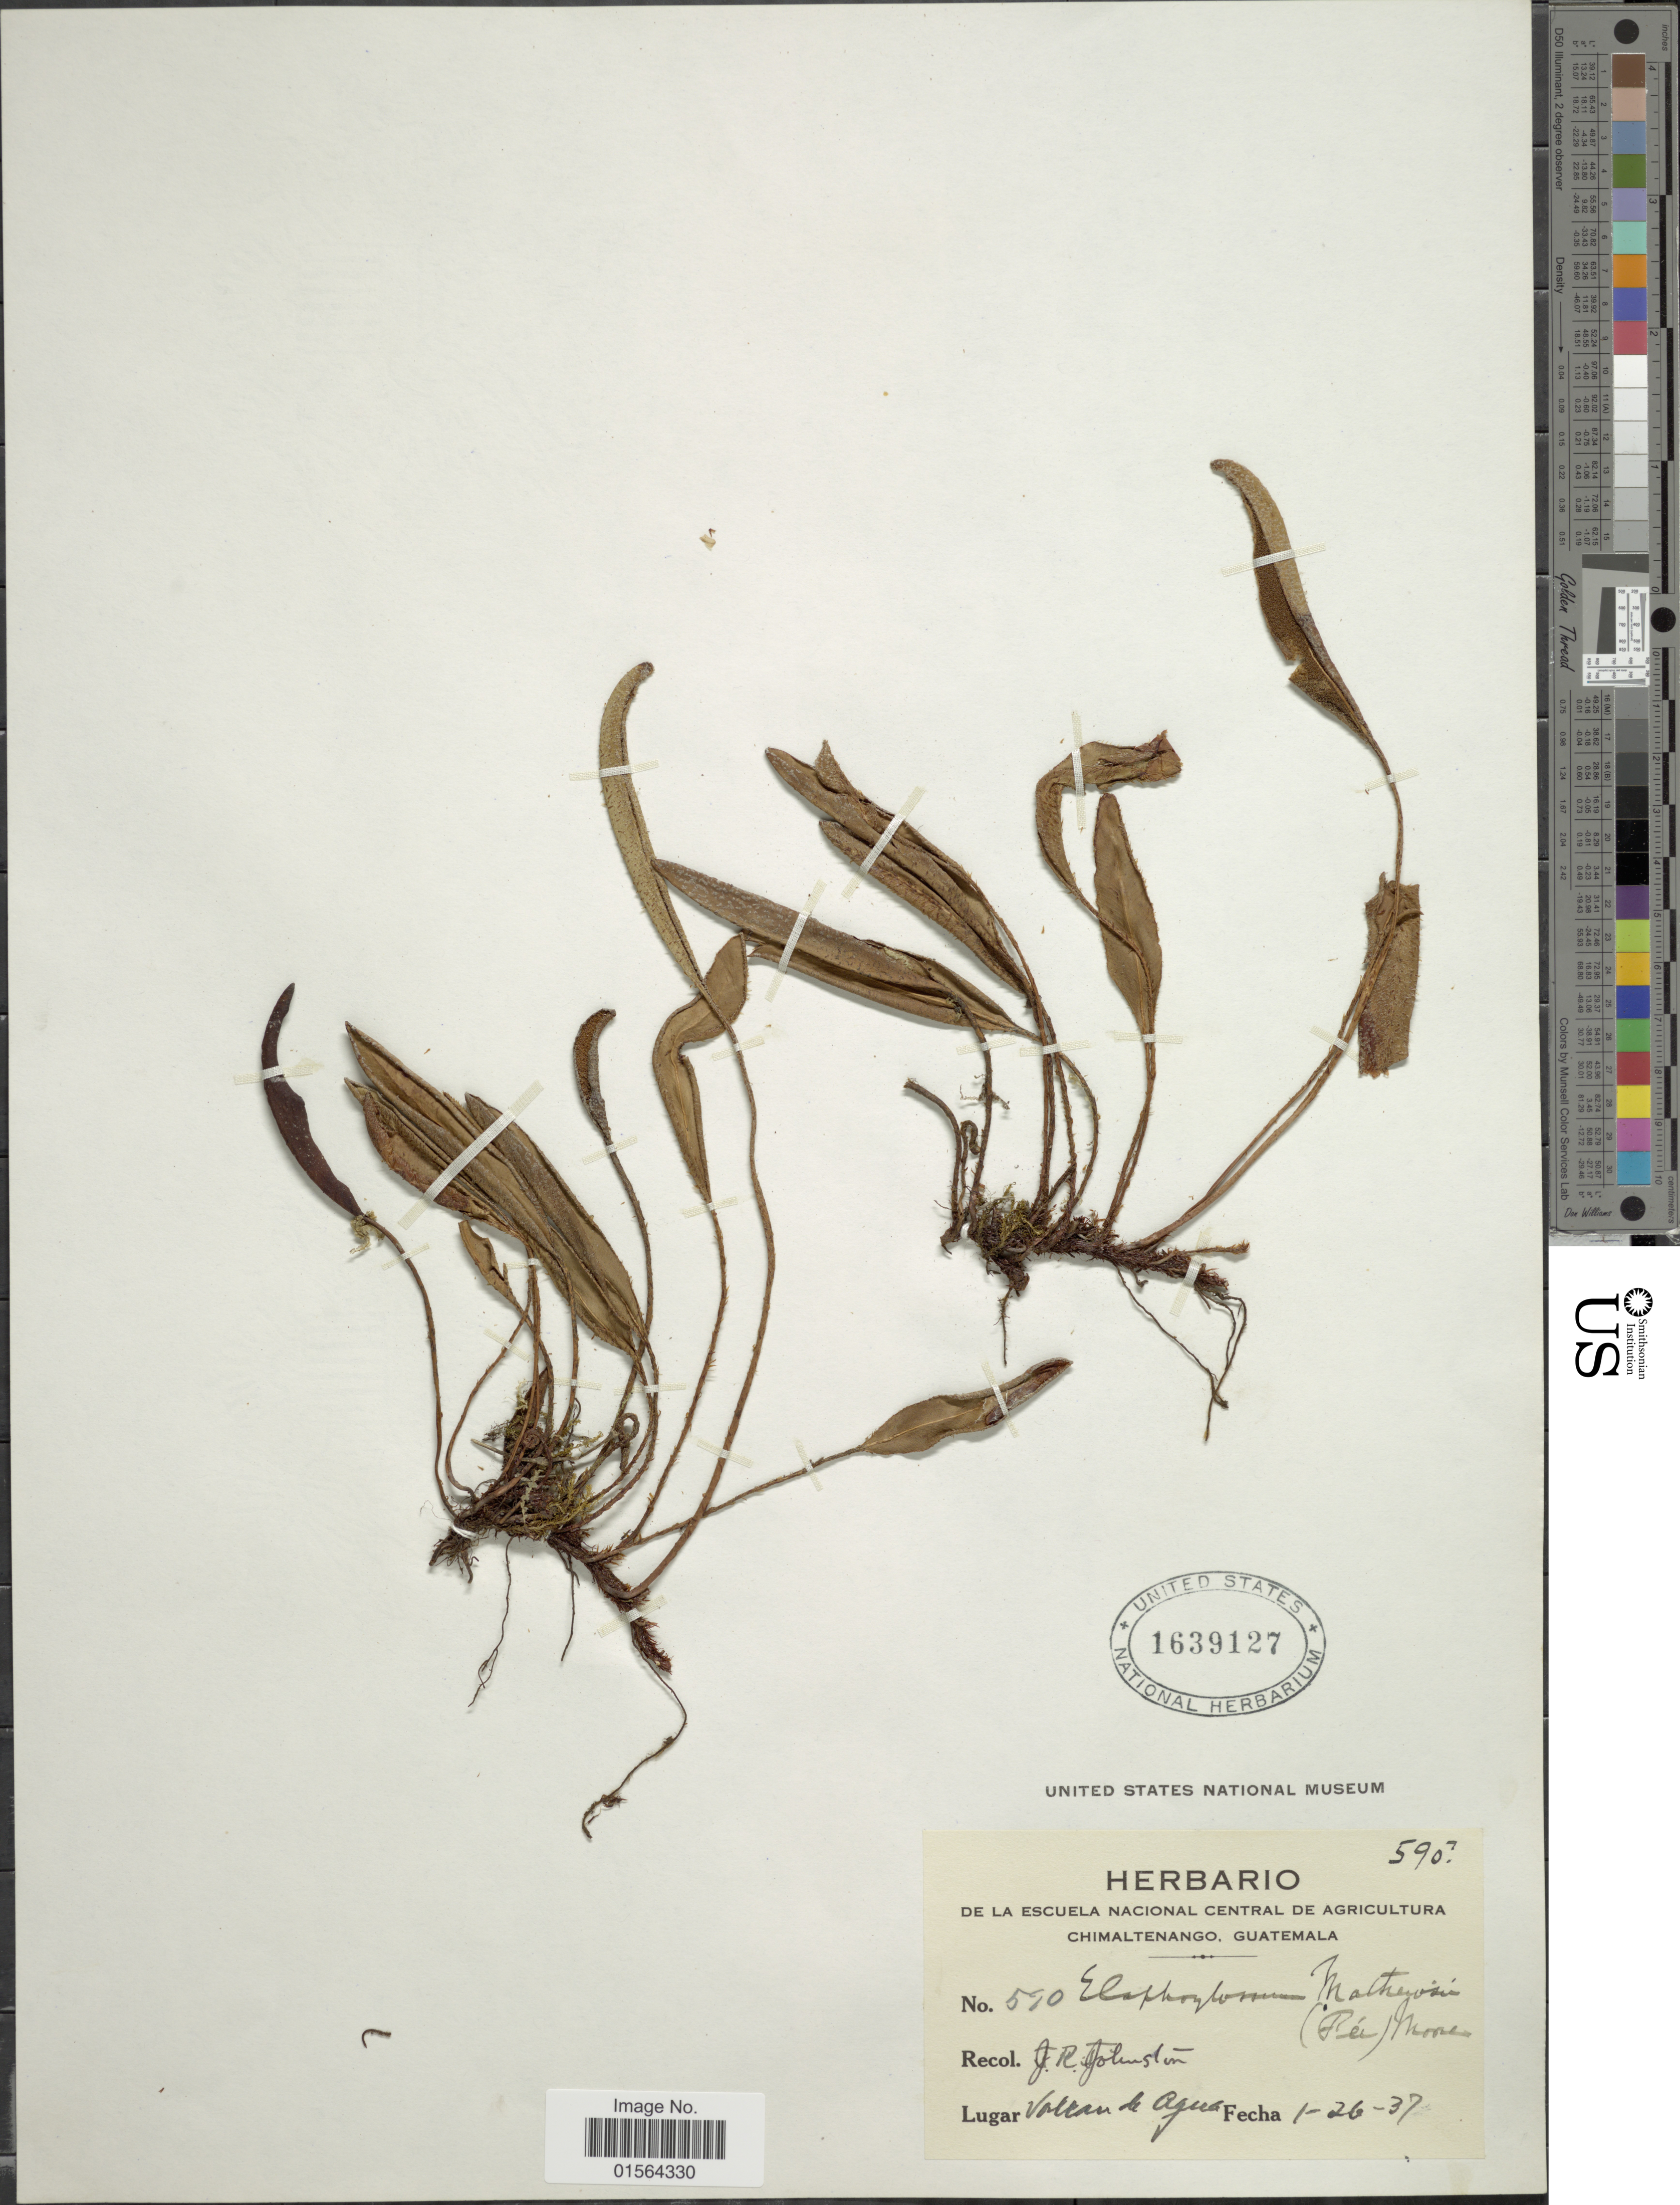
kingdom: Plantae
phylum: Tracheophyta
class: Polypodiopsida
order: Polypodiales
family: Dryopteridaceae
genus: Elaphoglossum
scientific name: Elaphoglossum mathewsii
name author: (Fée) T. Moore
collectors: J. Johnston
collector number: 590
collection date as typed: Transcribed d/m/y: 26/1/37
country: Guatemala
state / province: Chimaltenango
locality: Volcan de Agua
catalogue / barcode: US 1639127